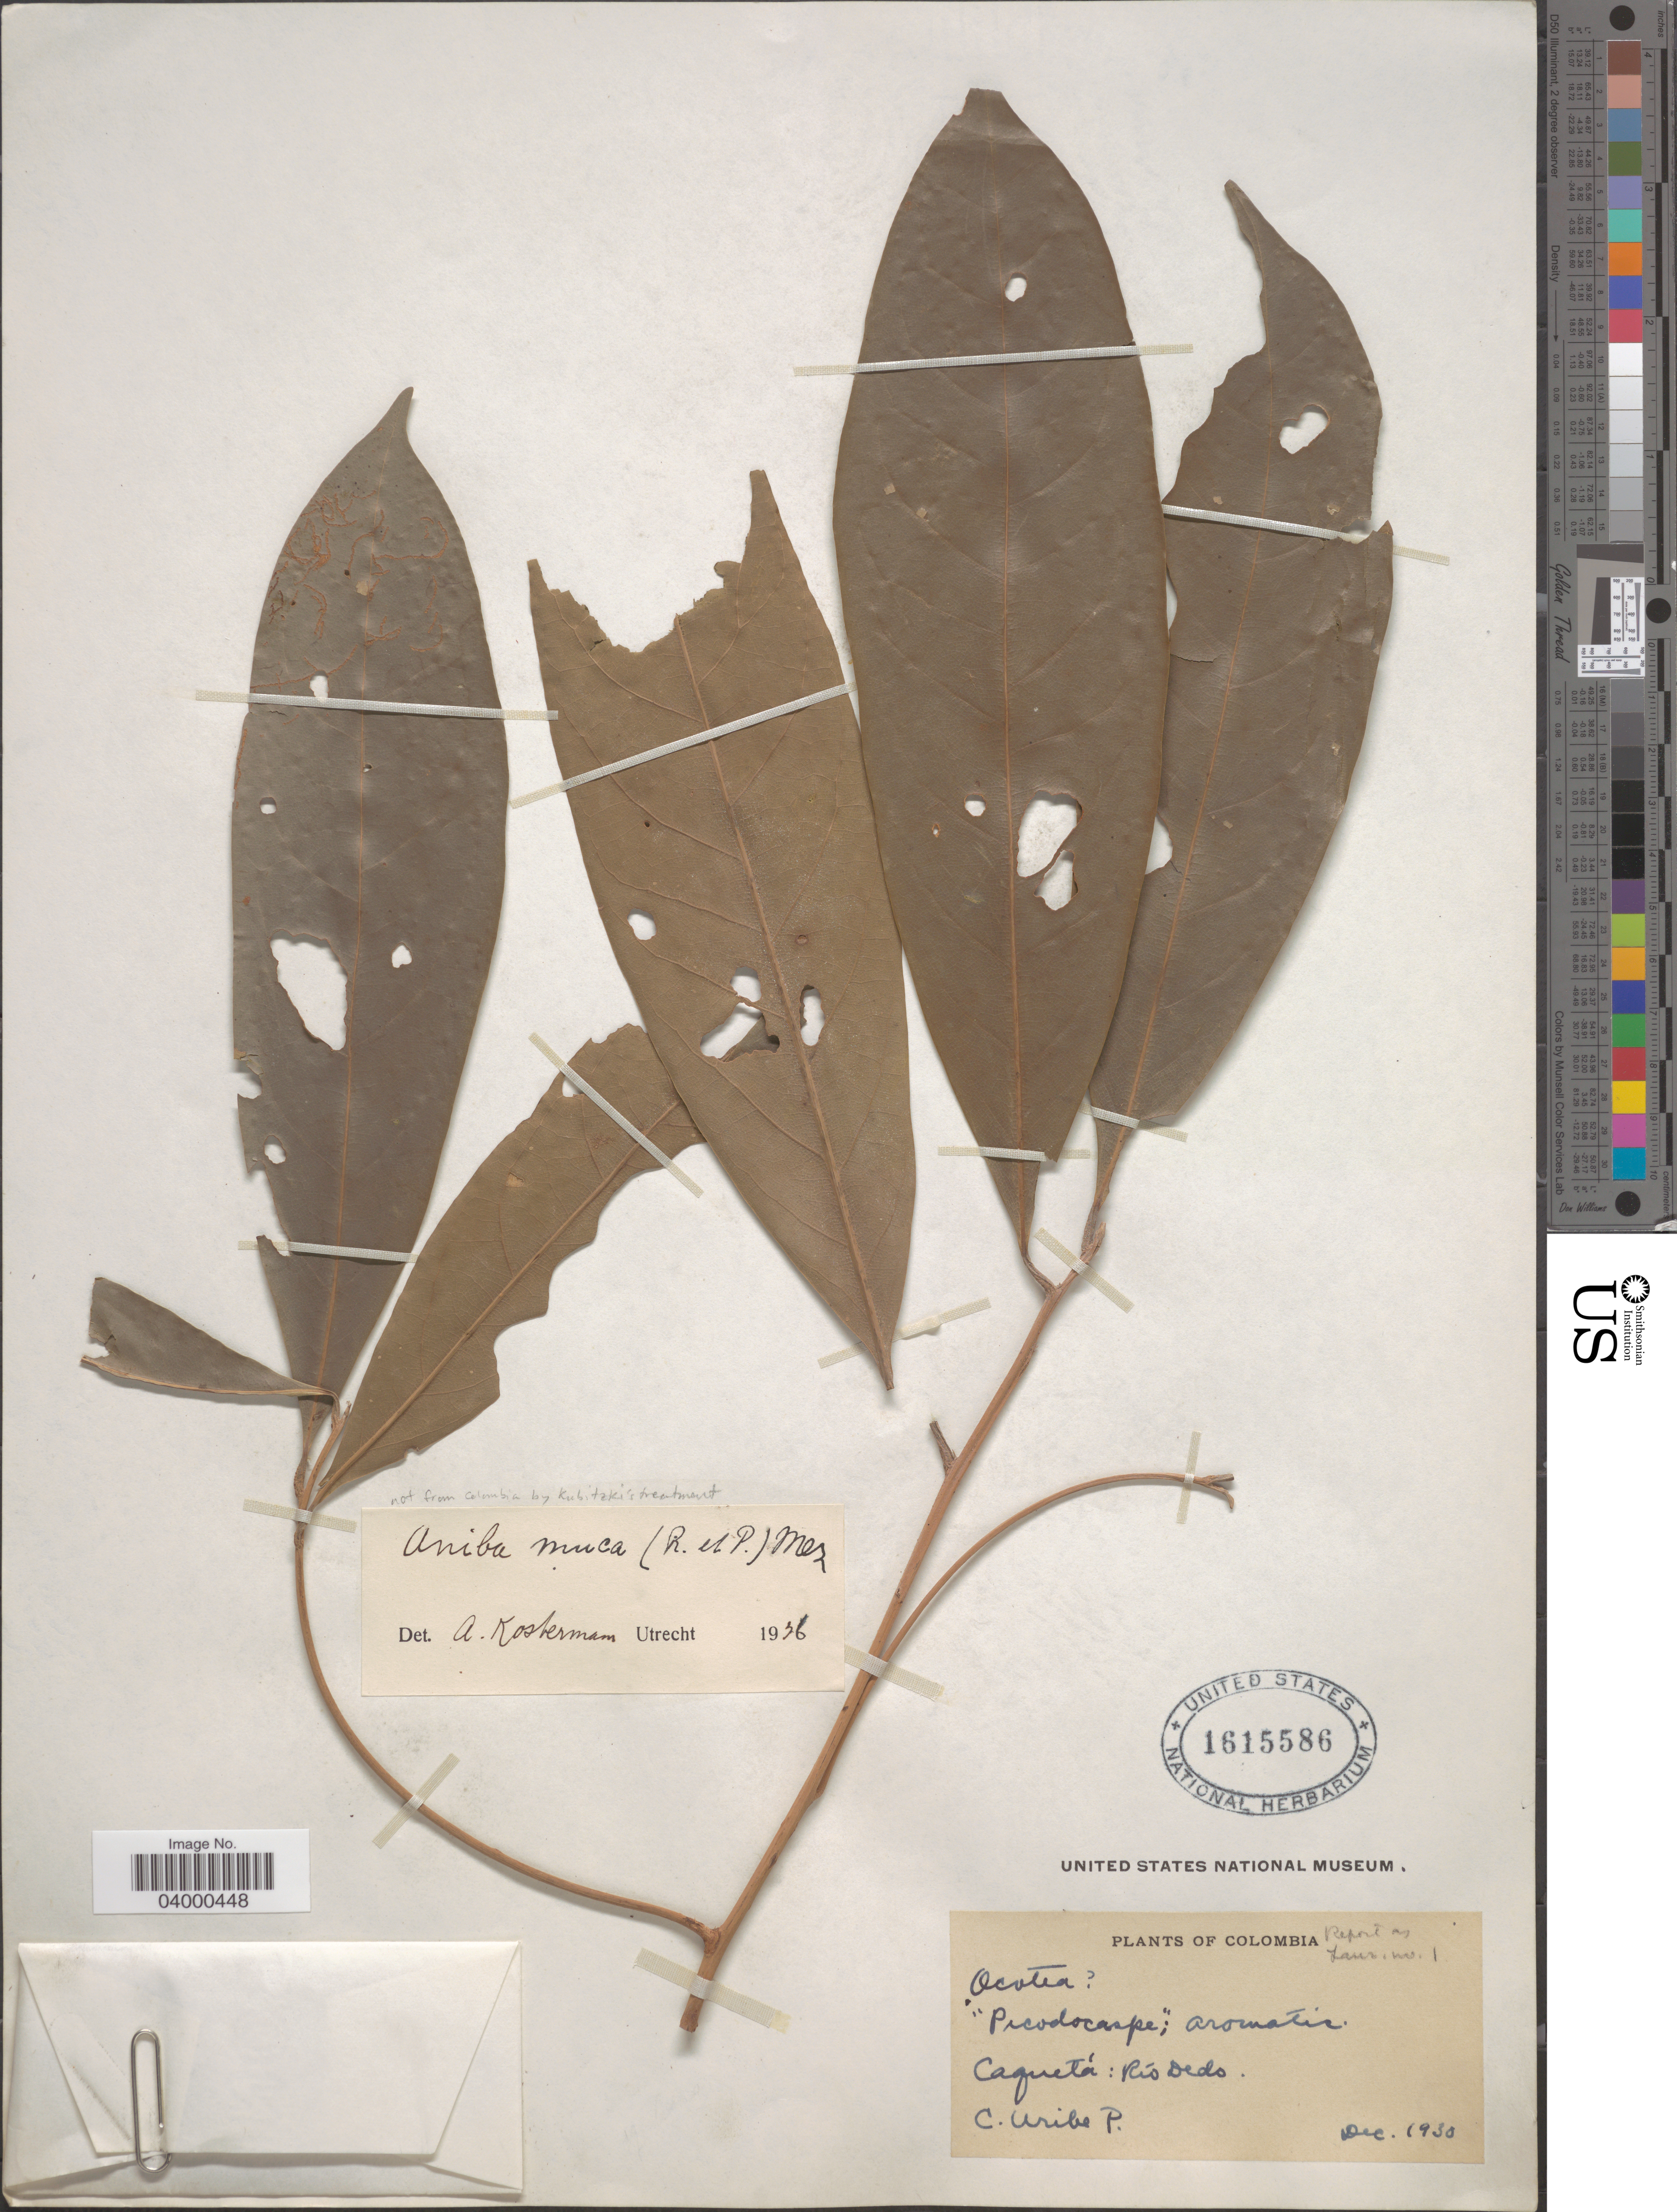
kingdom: Plantae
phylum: Tracheophyta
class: Magnoliopsida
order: Laurales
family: Lauraceae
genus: Aniba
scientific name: Aniba sp.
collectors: C. Uribe P.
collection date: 1930-12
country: Colombia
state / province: Caquetá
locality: Río Dedo.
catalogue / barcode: US 1615586